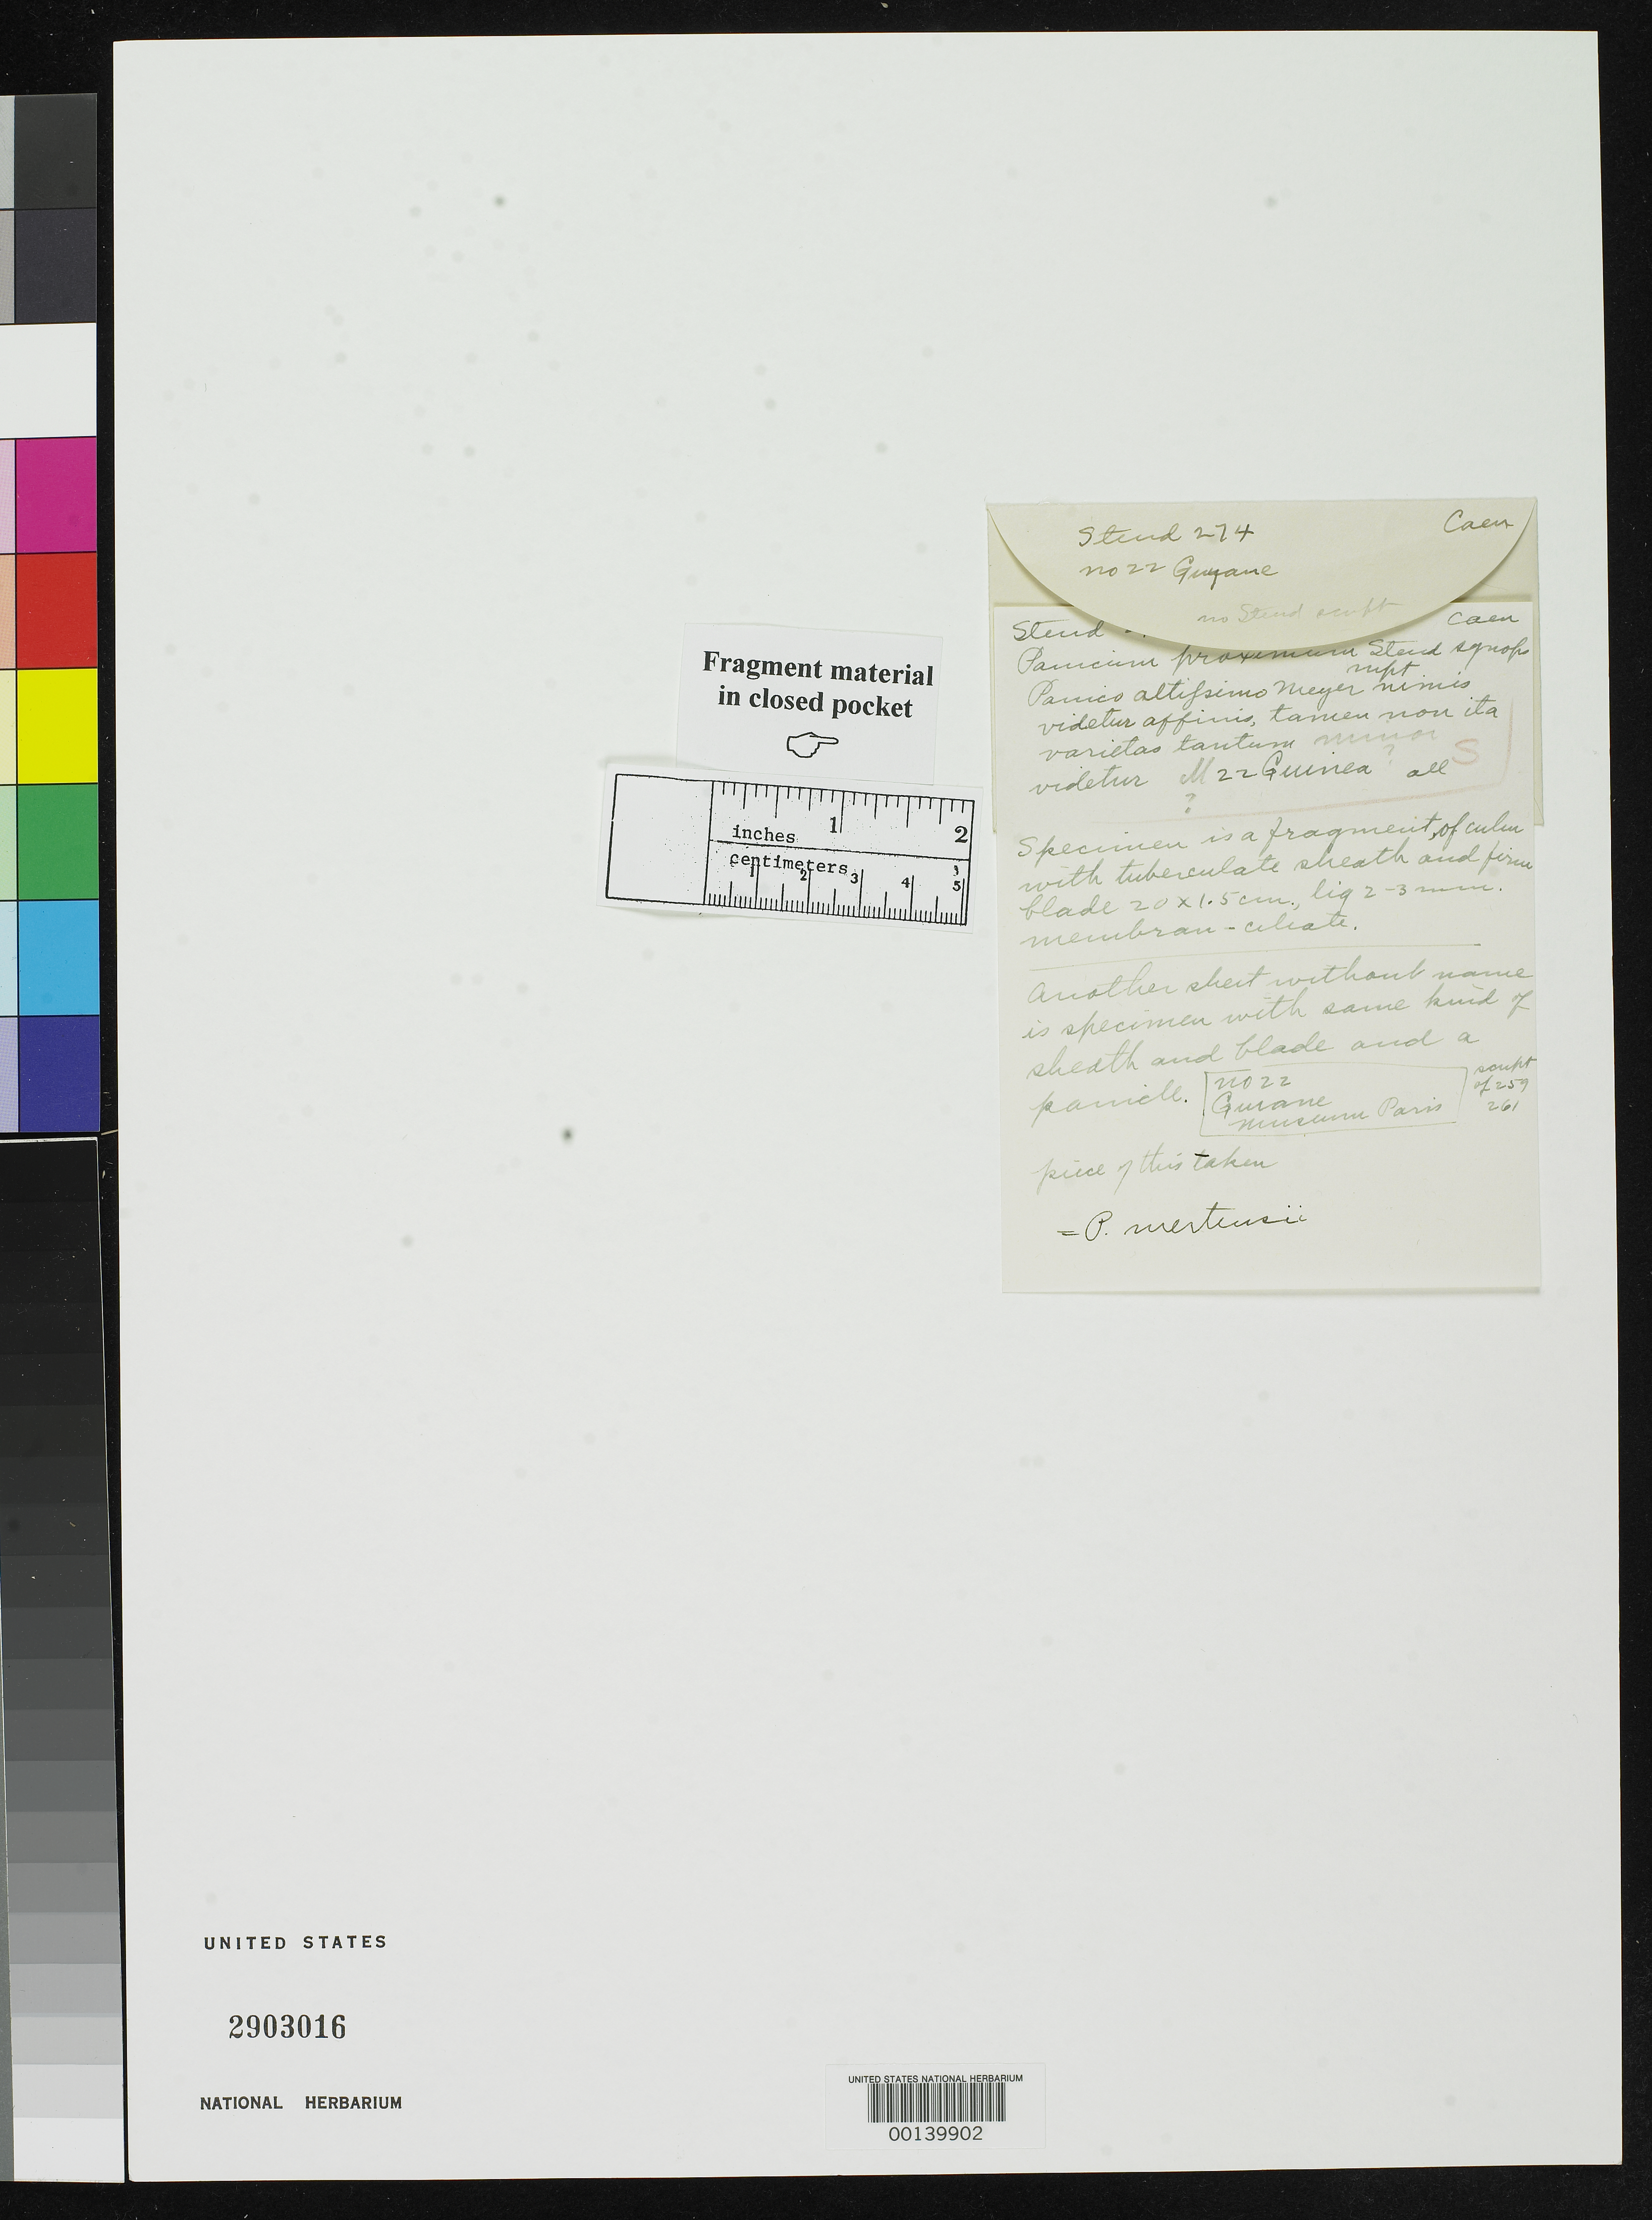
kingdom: Plantae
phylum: Tracheophyta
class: Liliopsida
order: Poales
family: Poaceae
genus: Panicum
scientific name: Panicum proximum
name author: Steud.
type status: Type Fragment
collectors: G. F. W. Meyer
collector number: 22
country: Guyana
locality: Essequibo.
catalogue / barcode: US 2903016